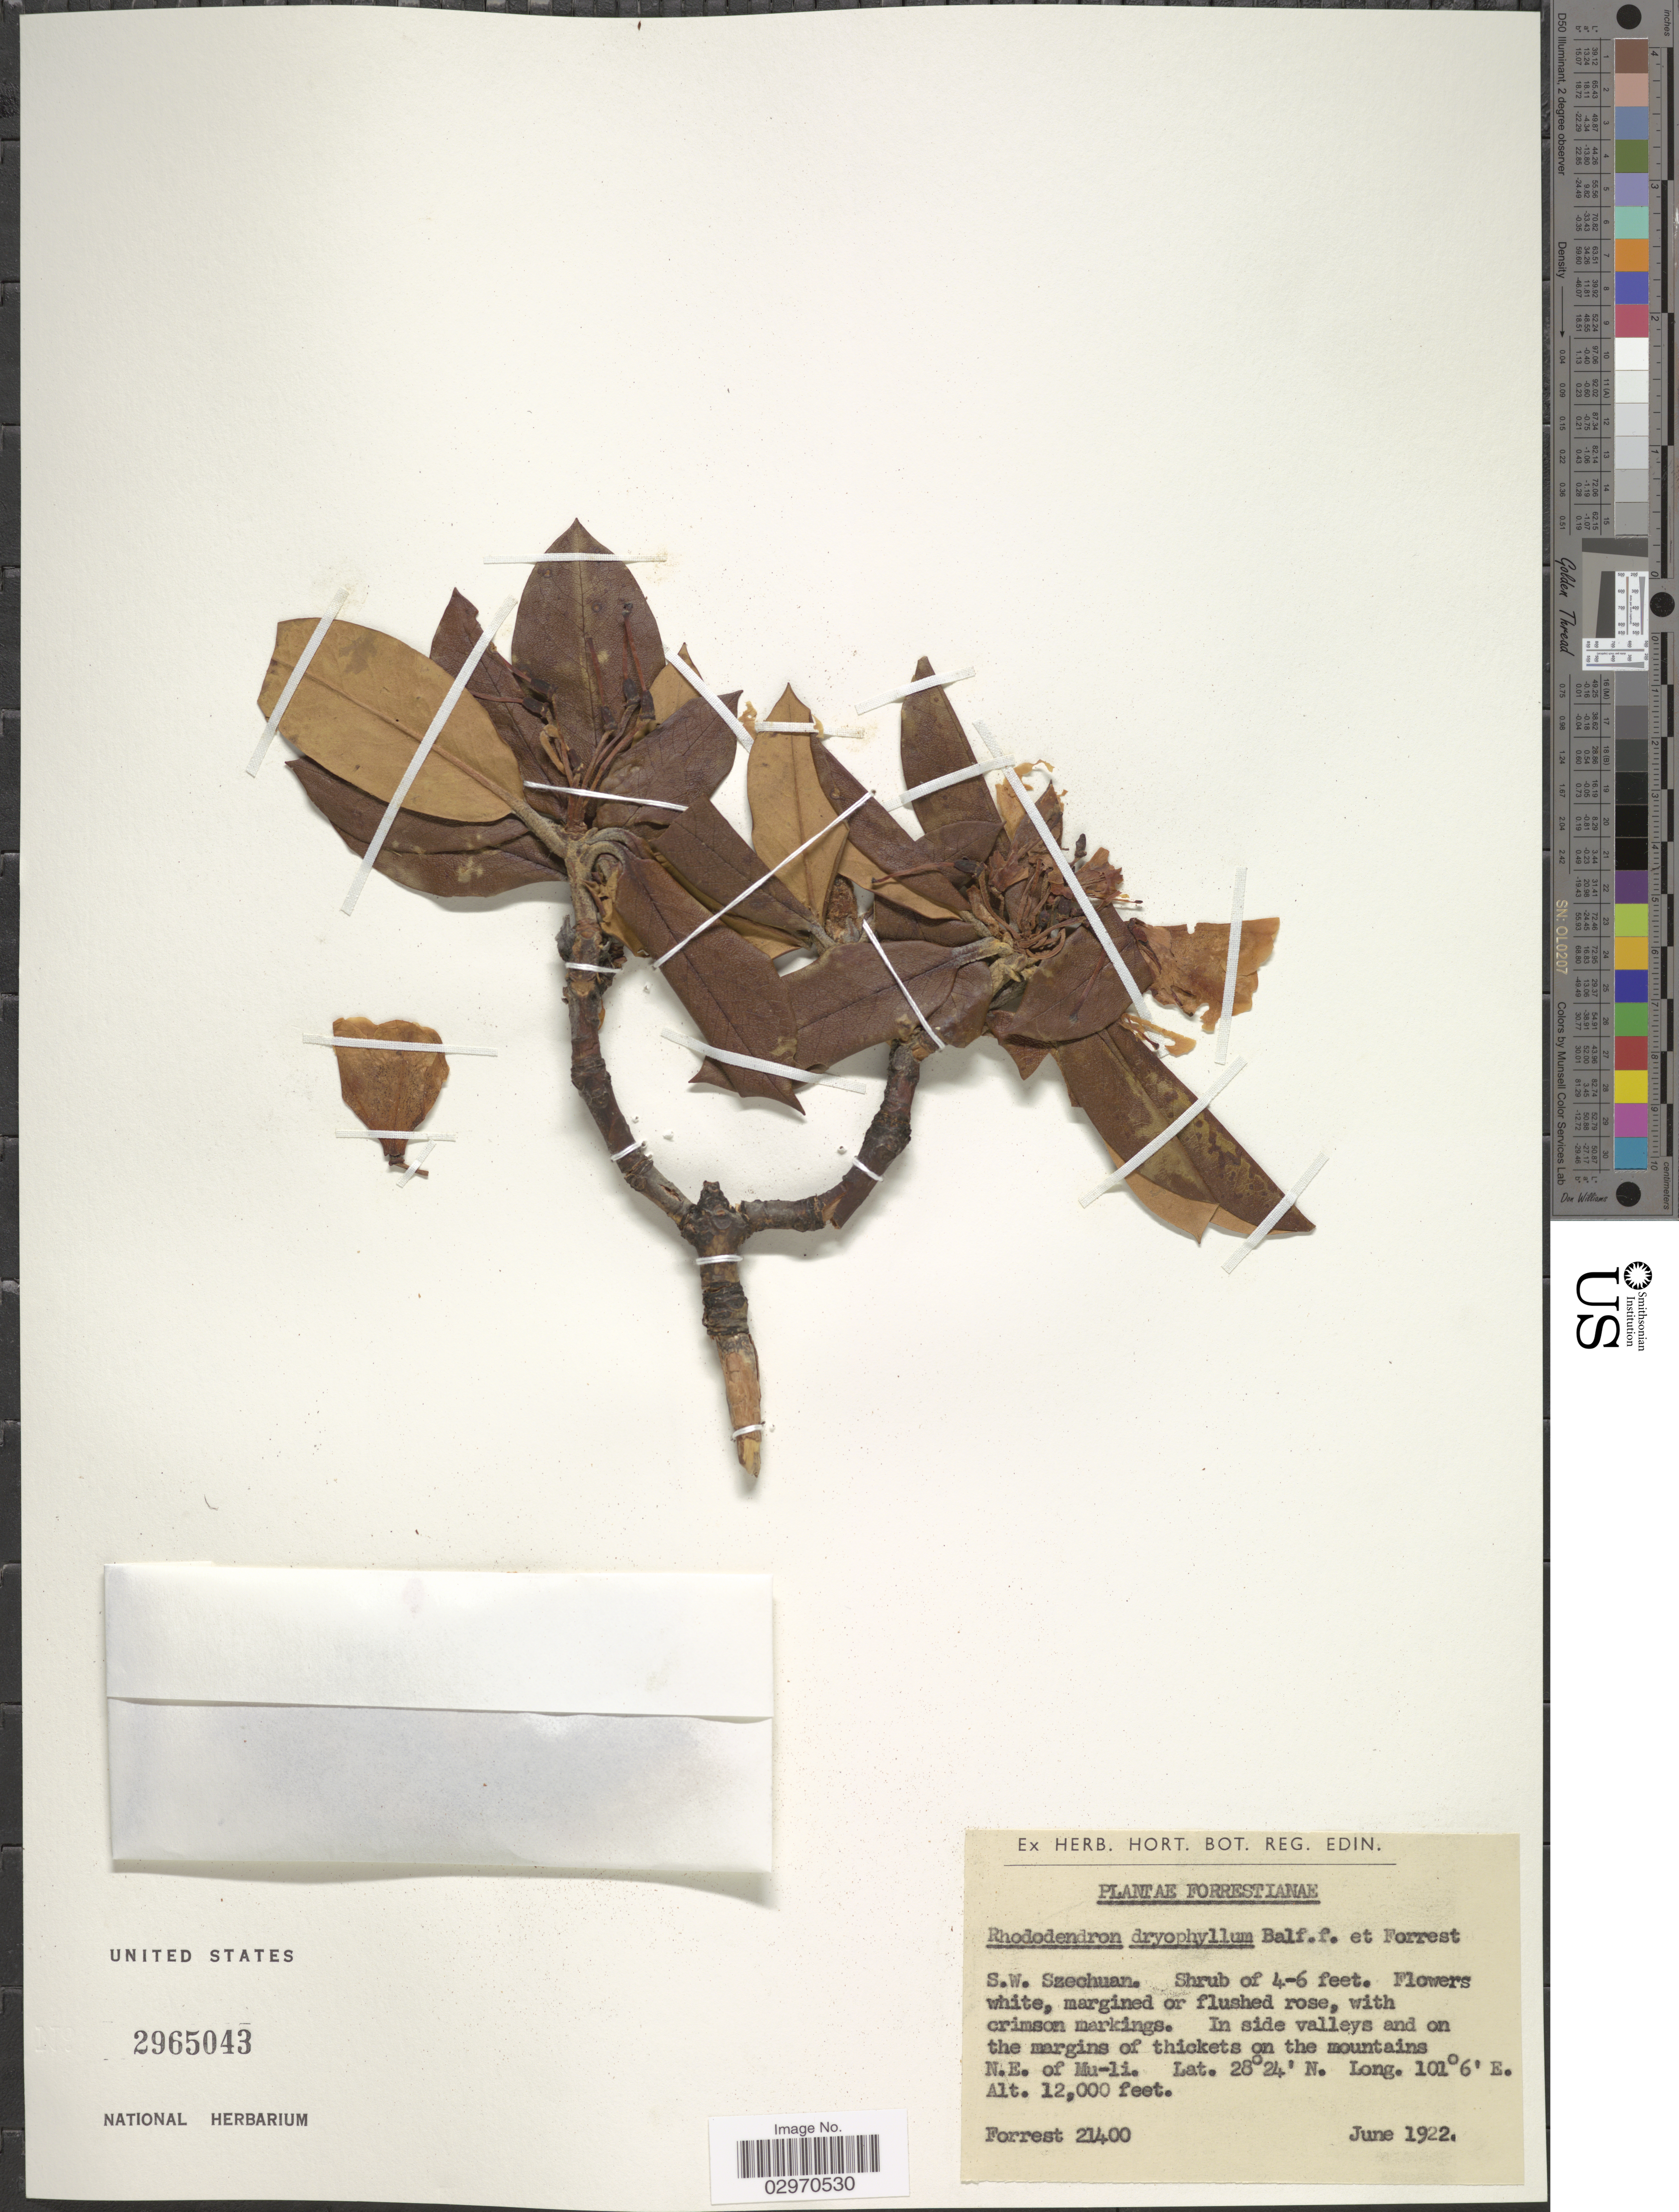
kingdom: Plantae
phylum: Tracheophyta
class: Magnoliopsida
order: Ericales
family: Ericaceae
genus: Rhododendron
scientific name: Rhododendron dryophyllum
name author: Balf. f. & Forrest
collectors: -. Forrest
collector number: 21400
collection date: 1922-06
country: China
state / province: Sichuan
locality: S.W. Szechuan. In side valleys and on the margins of thickets on the mountains N.E. of Mu-li.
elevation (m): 3658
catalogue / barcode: US 2965043